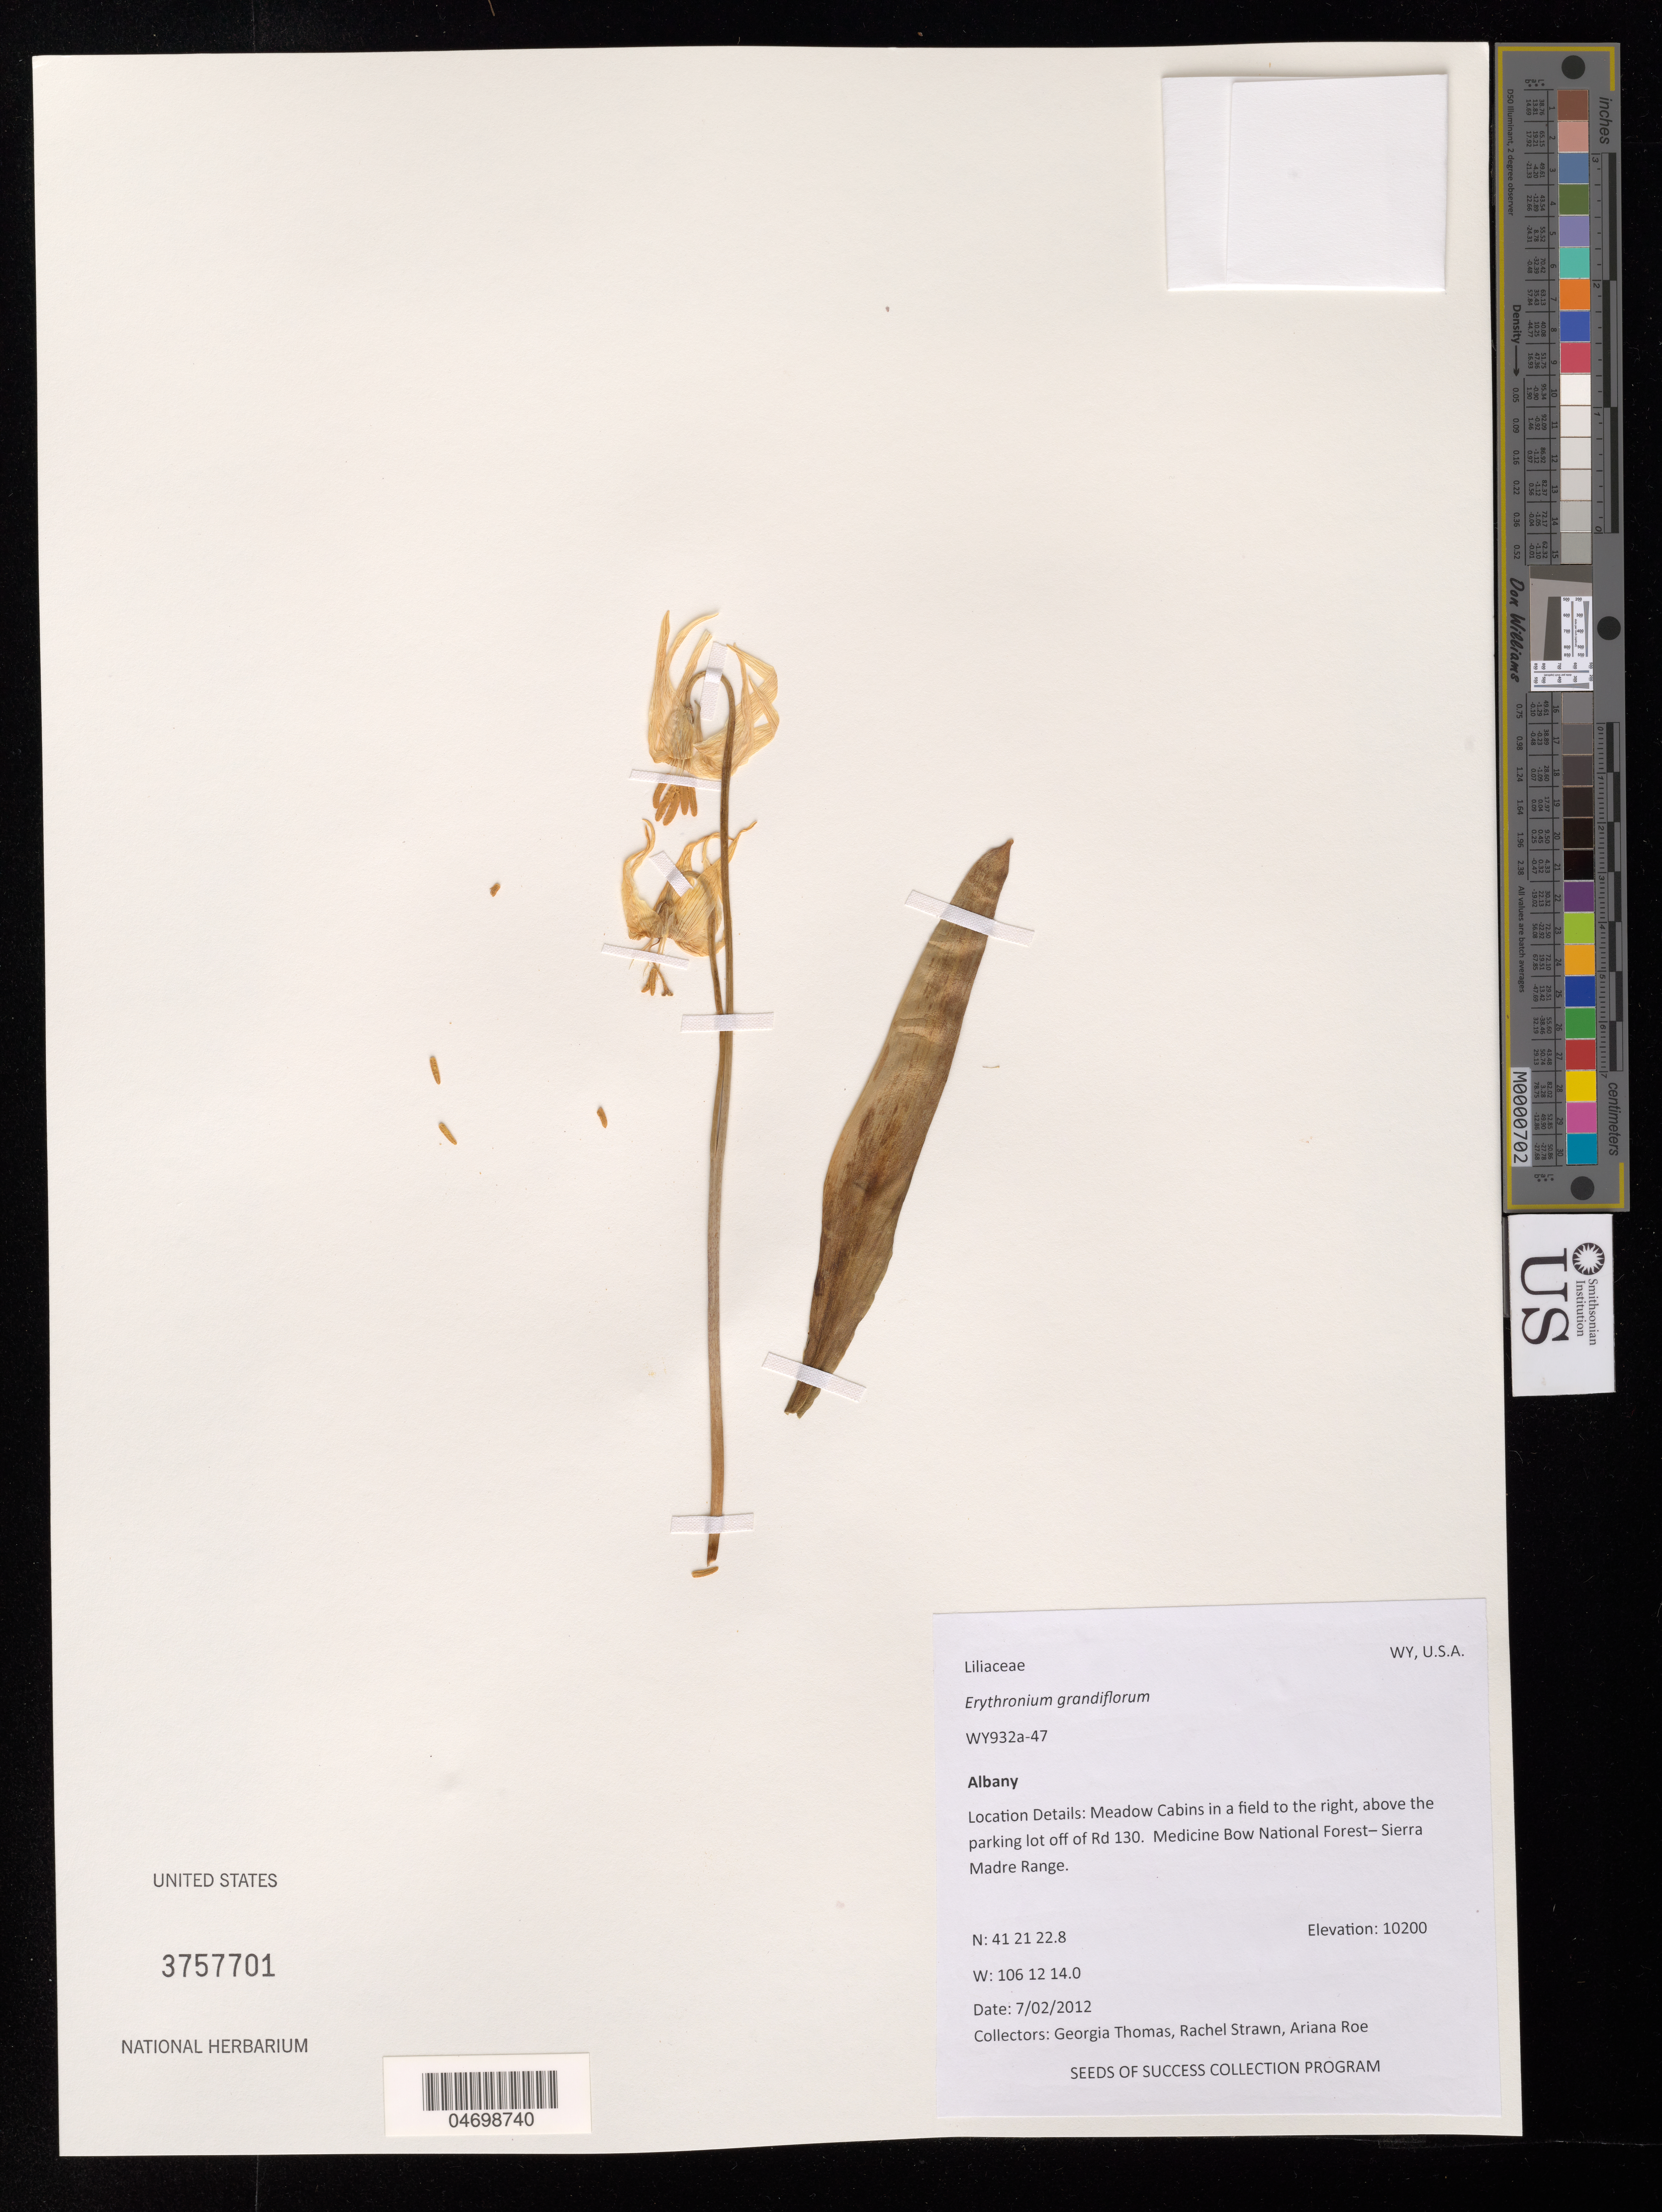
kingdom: Plantae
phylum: Tracheophyta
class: Liliopsida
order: Liliales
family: Liliaceae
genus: Erythronium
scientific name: Erythronium grandiflorum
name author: Pursh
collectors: G. Thomas, R. Strawn & A. Roe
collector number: WY932A-47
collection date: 2012-07-02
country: United States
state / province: Wyoming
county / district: Albany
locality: Medicine Bow National Forest- Sierra Madre Range, Meadow Cabins in a field to the right, above parking lot off of Rd 130.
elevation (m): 3109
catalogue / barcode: US 3757701